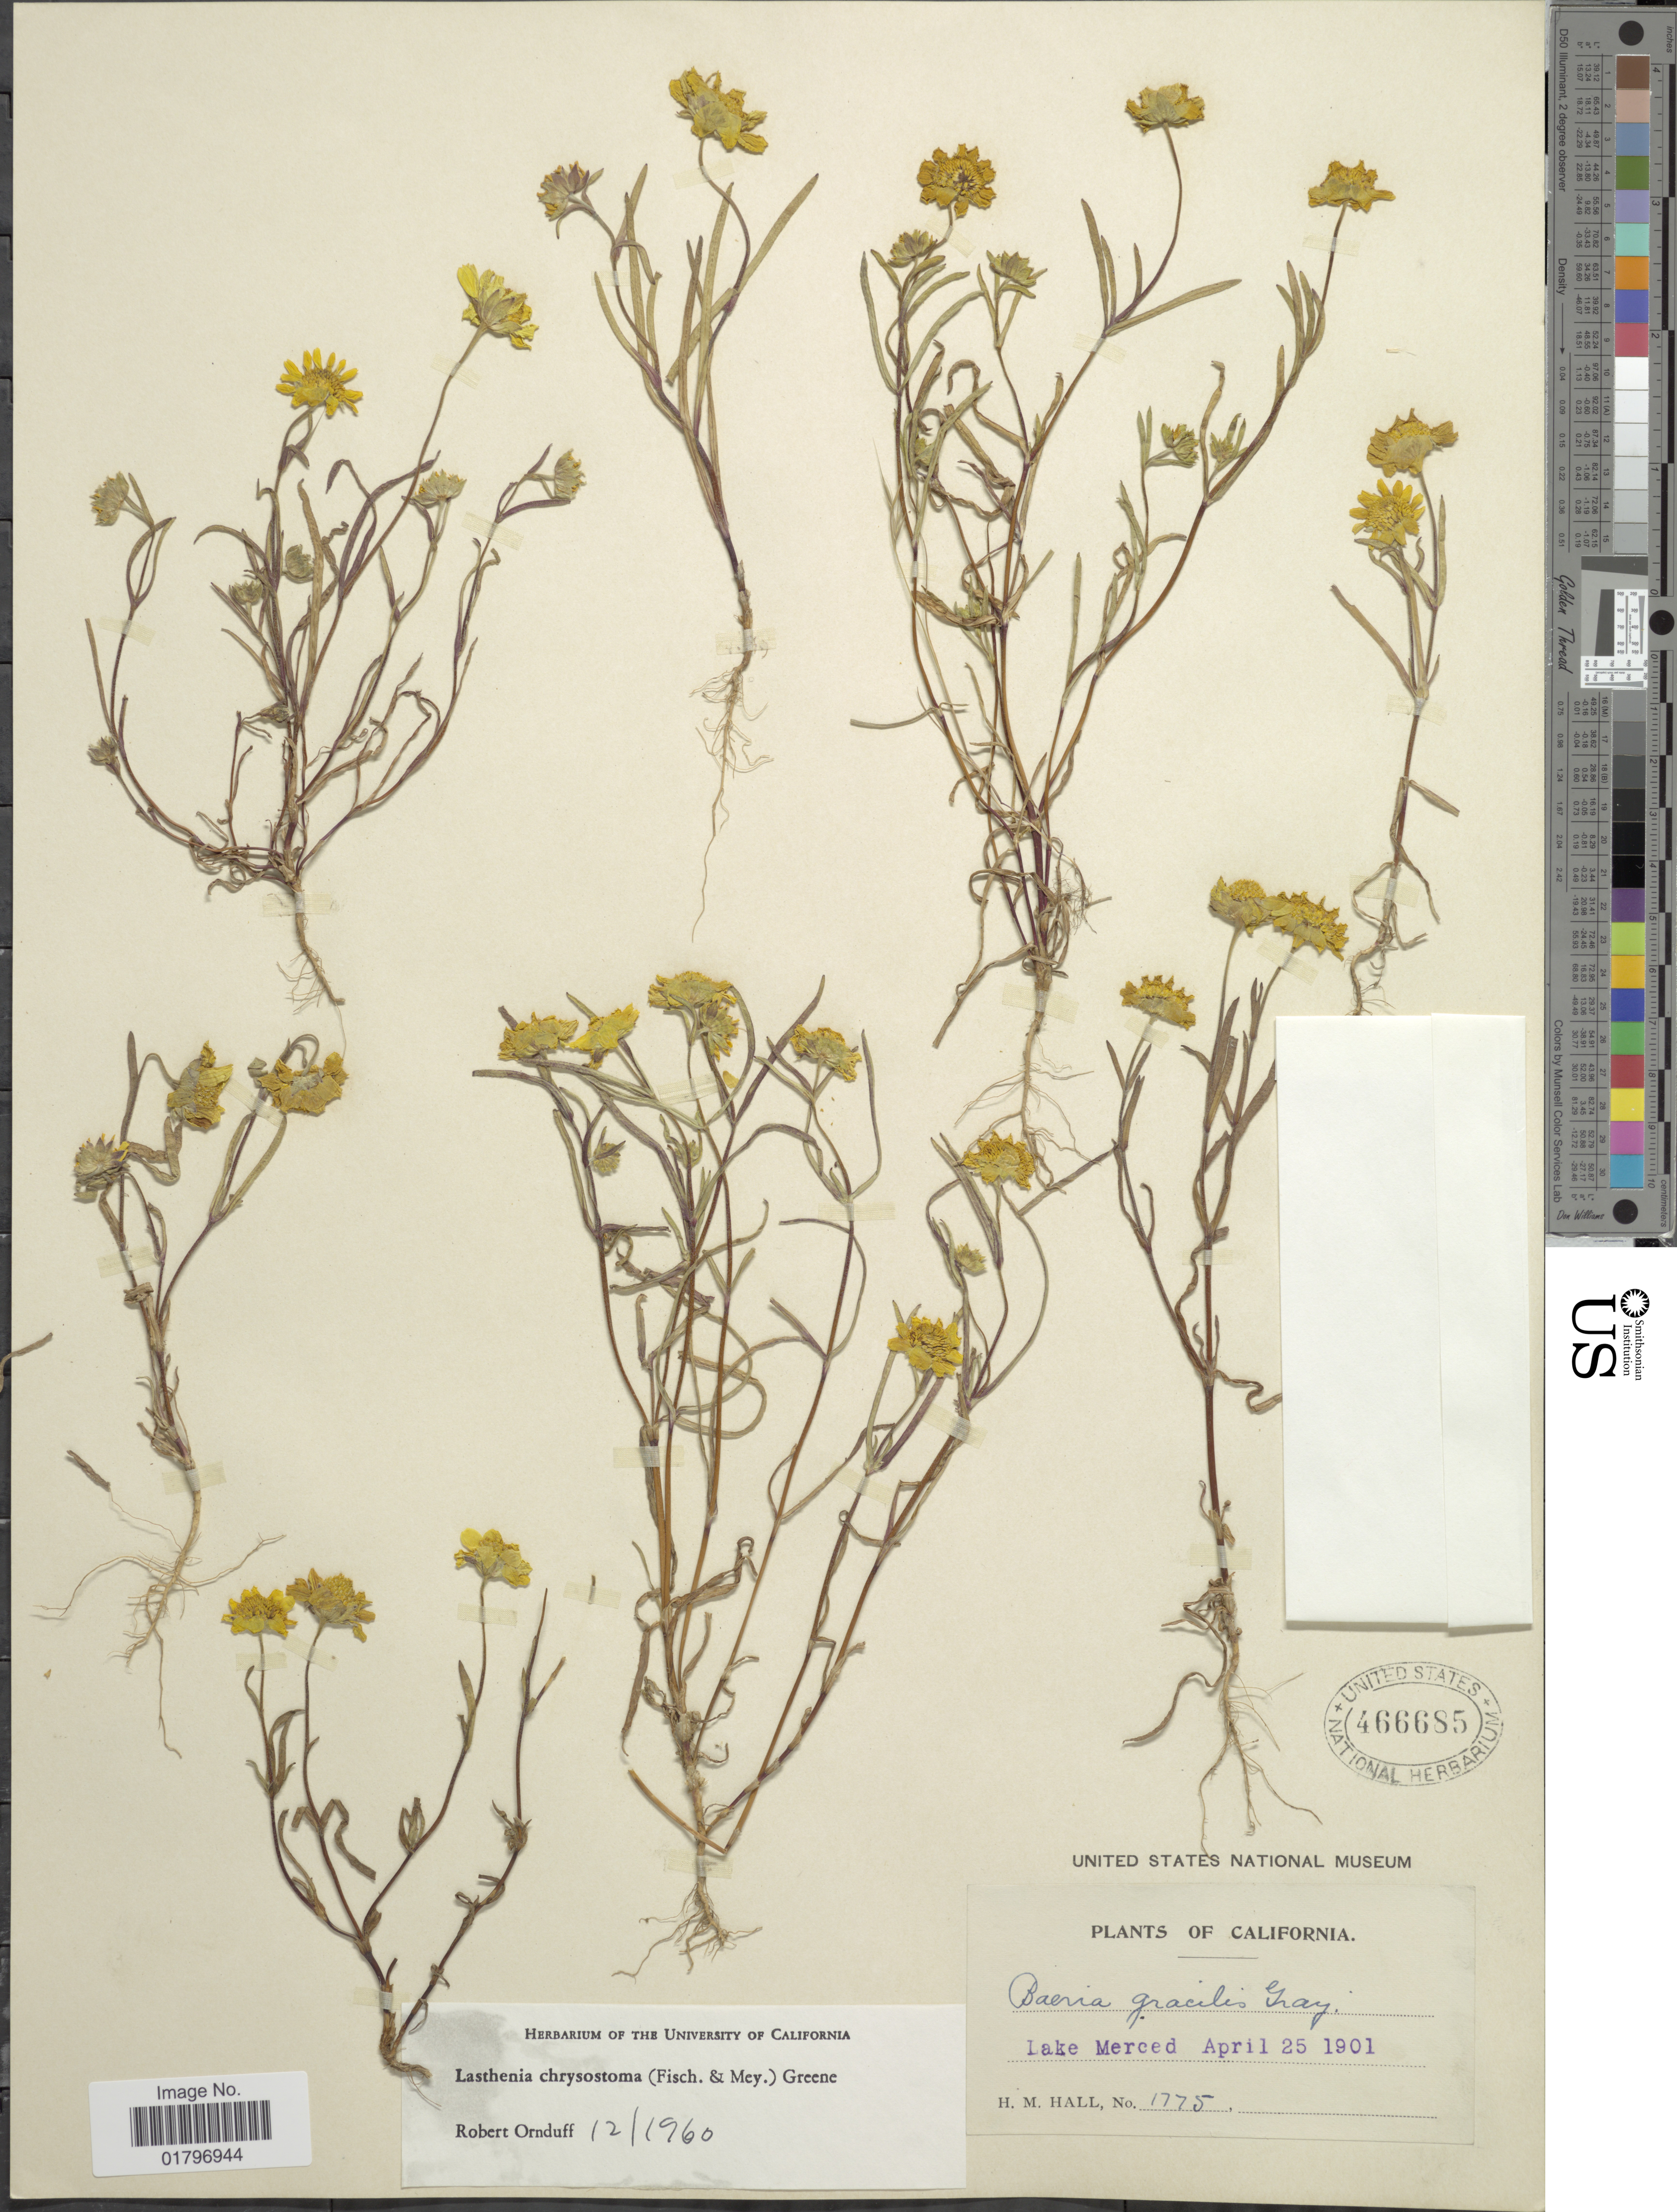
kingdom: Plantae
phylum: Tracheophyta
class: Magnoliopsida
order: Asterales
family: Asteraceae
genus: Lasthenia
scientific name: Lasthenia chrysostoma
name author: (Fisch. & C.A. Mey.) Greene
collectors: H. M. Hall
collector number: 1775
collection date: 1901-04-25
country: United States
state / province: California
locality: Lake Merced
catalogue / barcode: US 466685